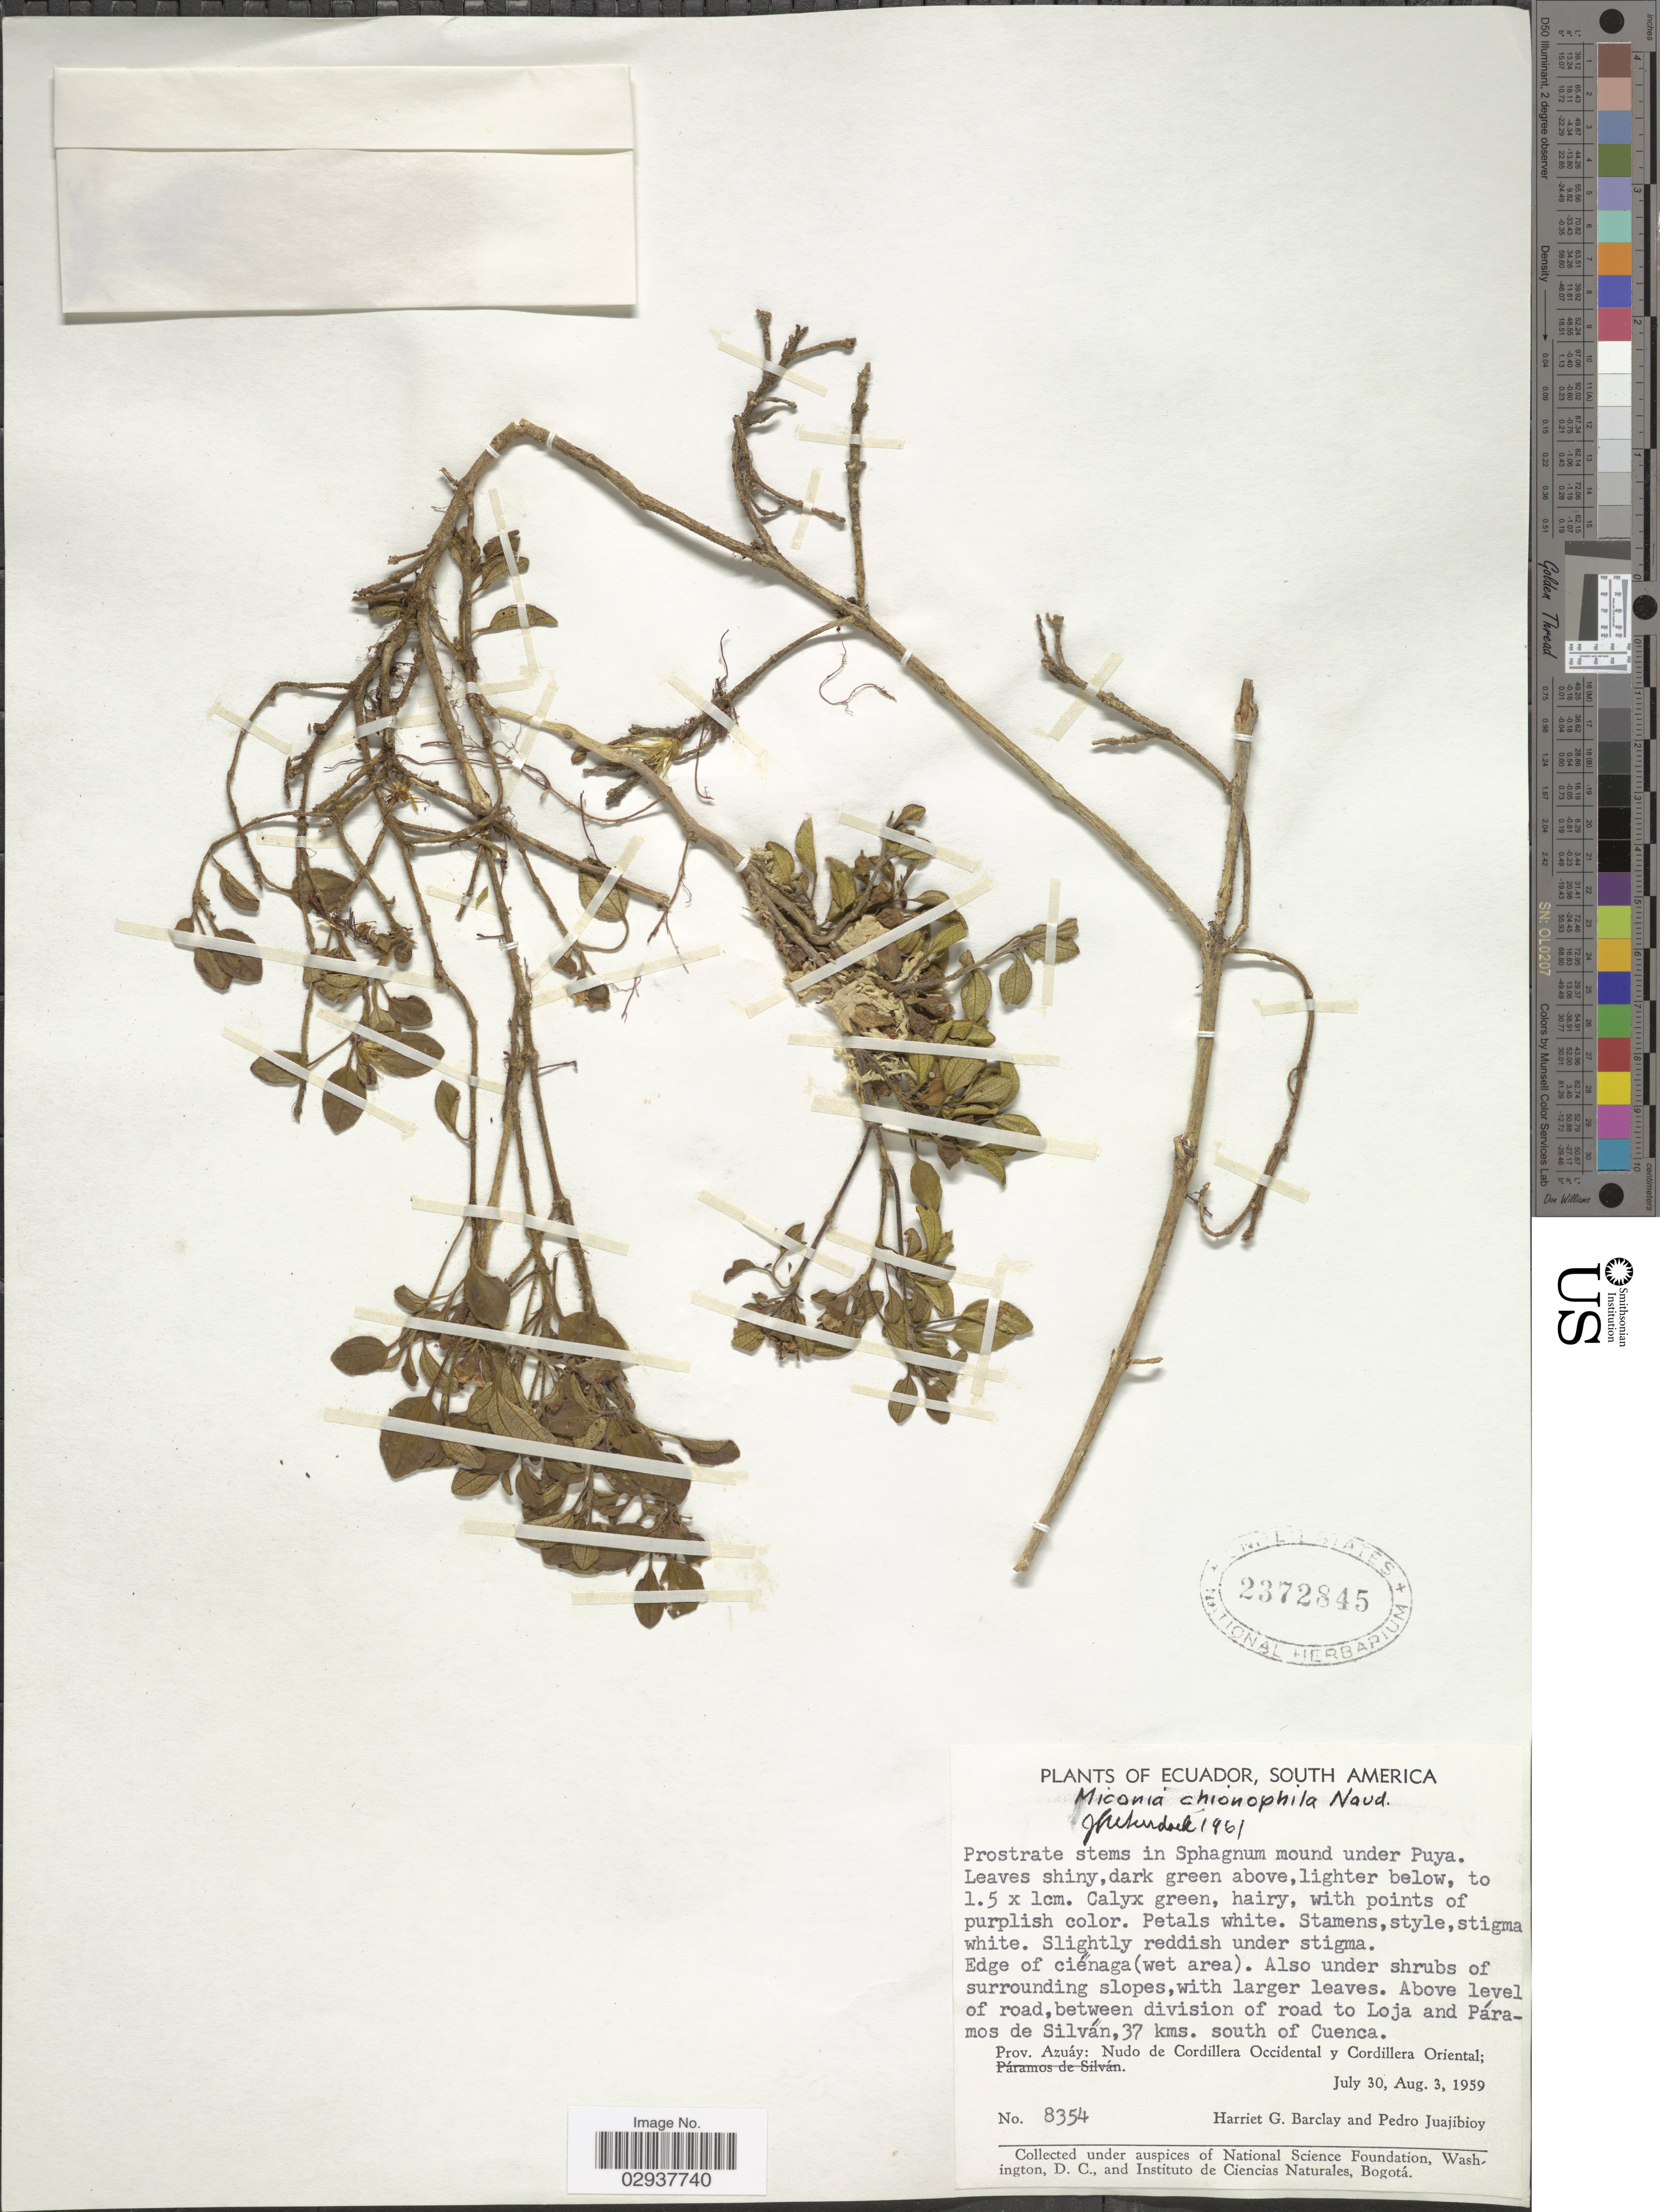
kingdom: Plantae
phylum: Tracheophyta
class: Magnoliopsida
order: Myrtales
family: Melastomataceae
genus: Miconia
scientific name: Miconia chionophila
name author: Naudin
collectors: H. G. Barclay & P. Juaijibioy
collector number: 8354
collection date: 1959-07-30/1959-08-03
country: Ecuador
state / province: Azuay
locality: Above level of road, between division of road to Loja and Páramos de Silván, 37 kms. south of Cuenca. Nudo de Cordillera Occidental y Cordillera Oriental.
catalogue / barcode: US 2372845